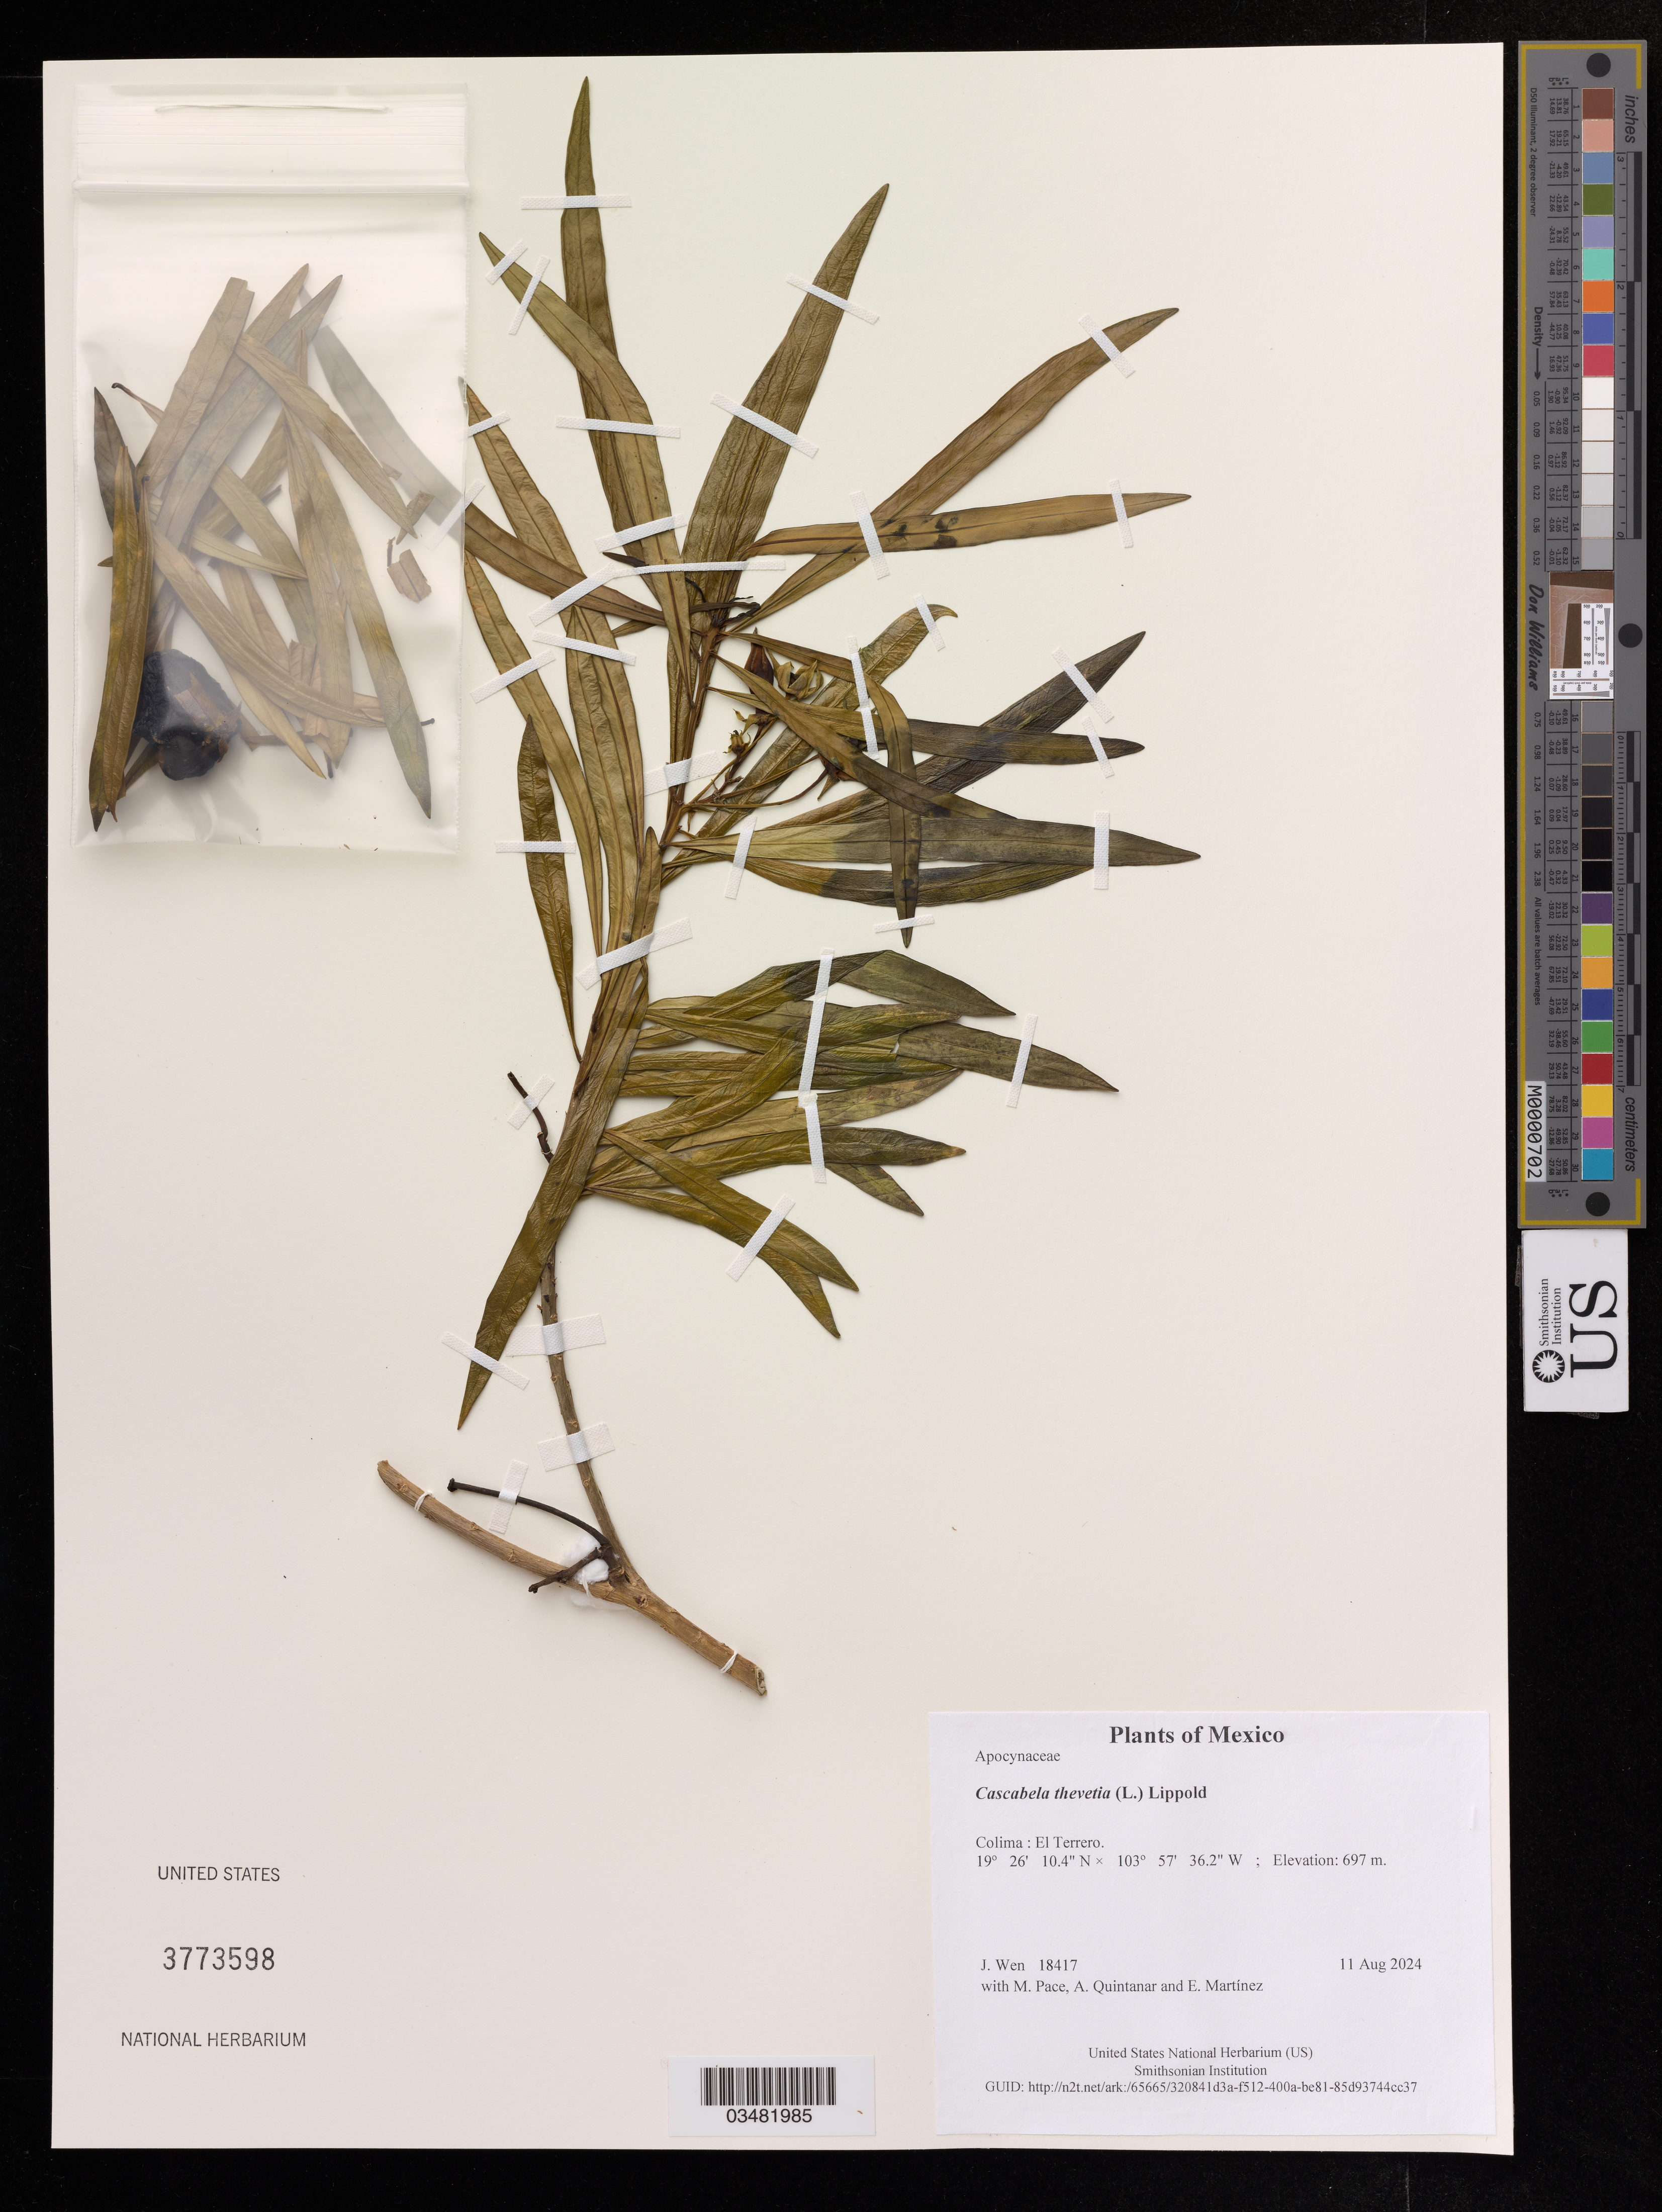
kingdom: Plantae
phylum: Tracheophyta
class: Magnoliopsida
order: Gentianales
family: Apocynaceae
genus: Cascabela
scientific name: Cascabela thevetia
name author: (L.) Lippold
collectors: J. Wen, M. Pace, A. Quintanar & E. Martinez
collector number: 18417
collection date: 2024-08-11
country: Mexico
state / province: Colima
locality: El Terrero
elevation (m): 697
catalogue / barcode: US 3773598